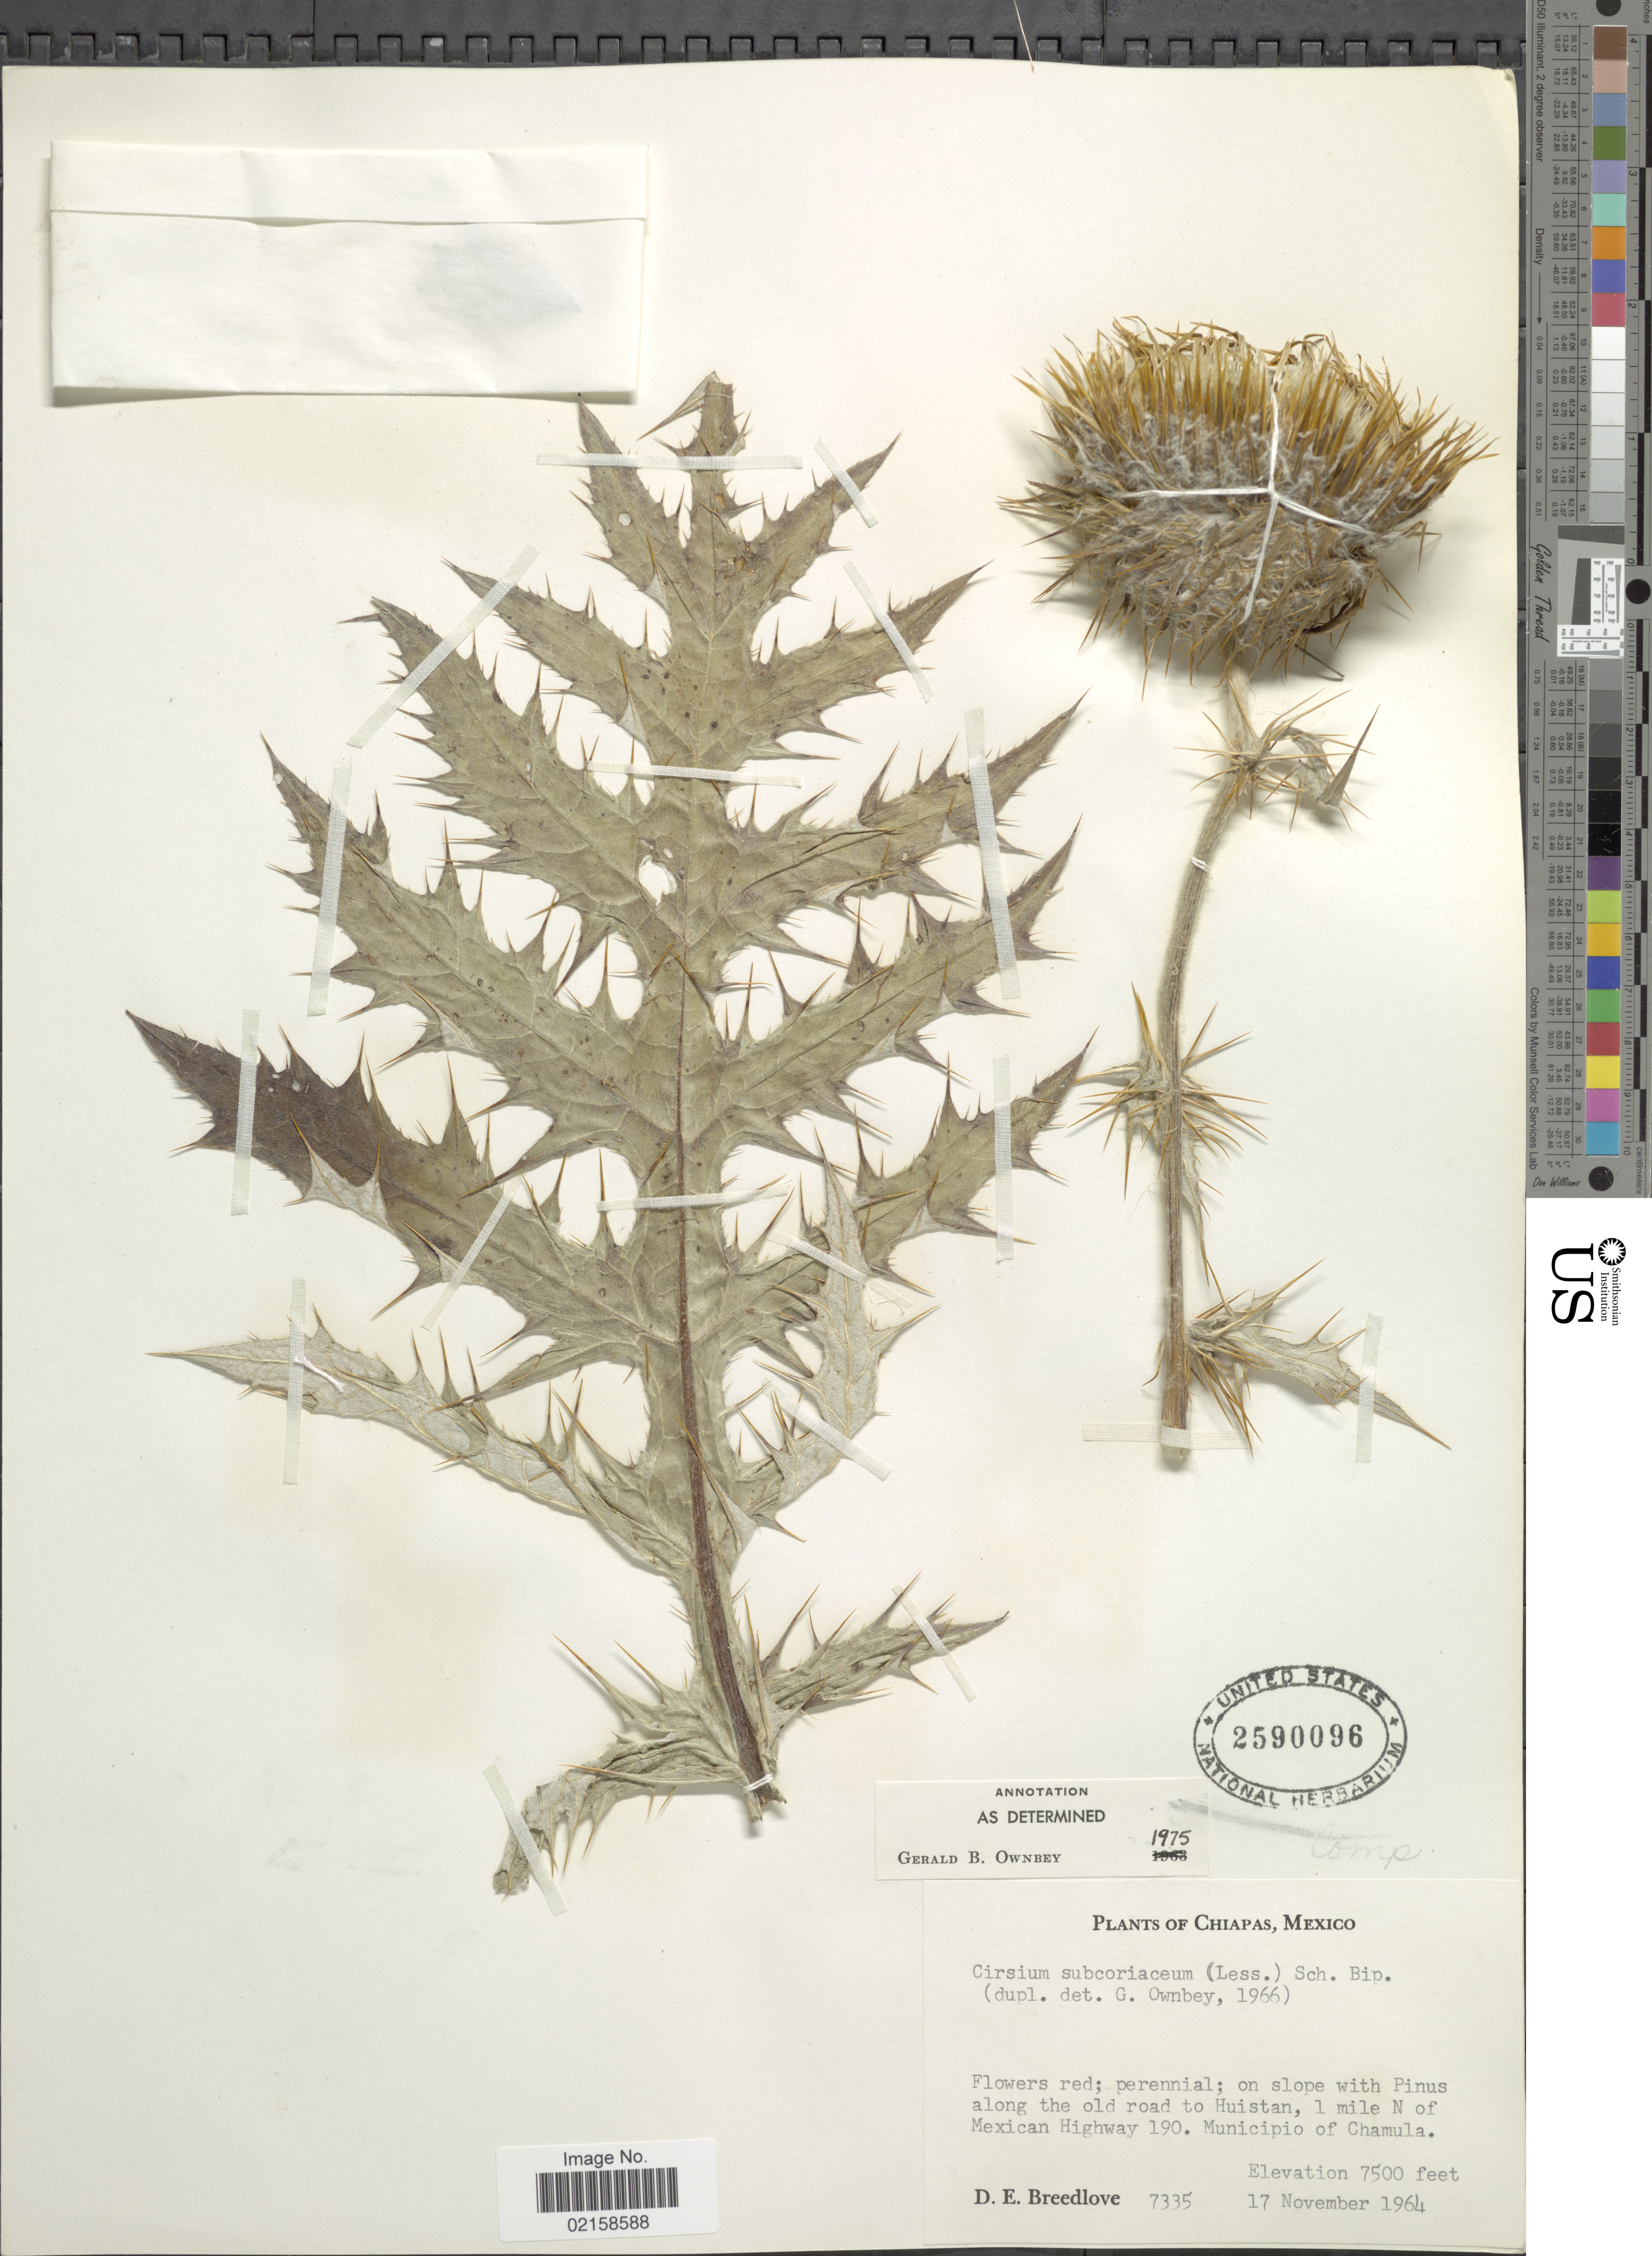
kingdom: Plantae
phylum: Tracheophyta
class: Magnoliopsida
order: Asterales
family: Asteraceae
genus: Cirsium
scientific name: Cirsium subcoriaceum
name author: (Less.) Sch. Bip.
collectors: D. E. Breedlove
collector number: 7335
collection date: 1964-11-17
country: Mexico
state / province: Chiapas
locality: On slope along the old road to Huistlan, 1 mile N of Mexican Highway 190, Municipio of Chamula.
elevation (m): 2286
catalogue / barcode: US 2590096